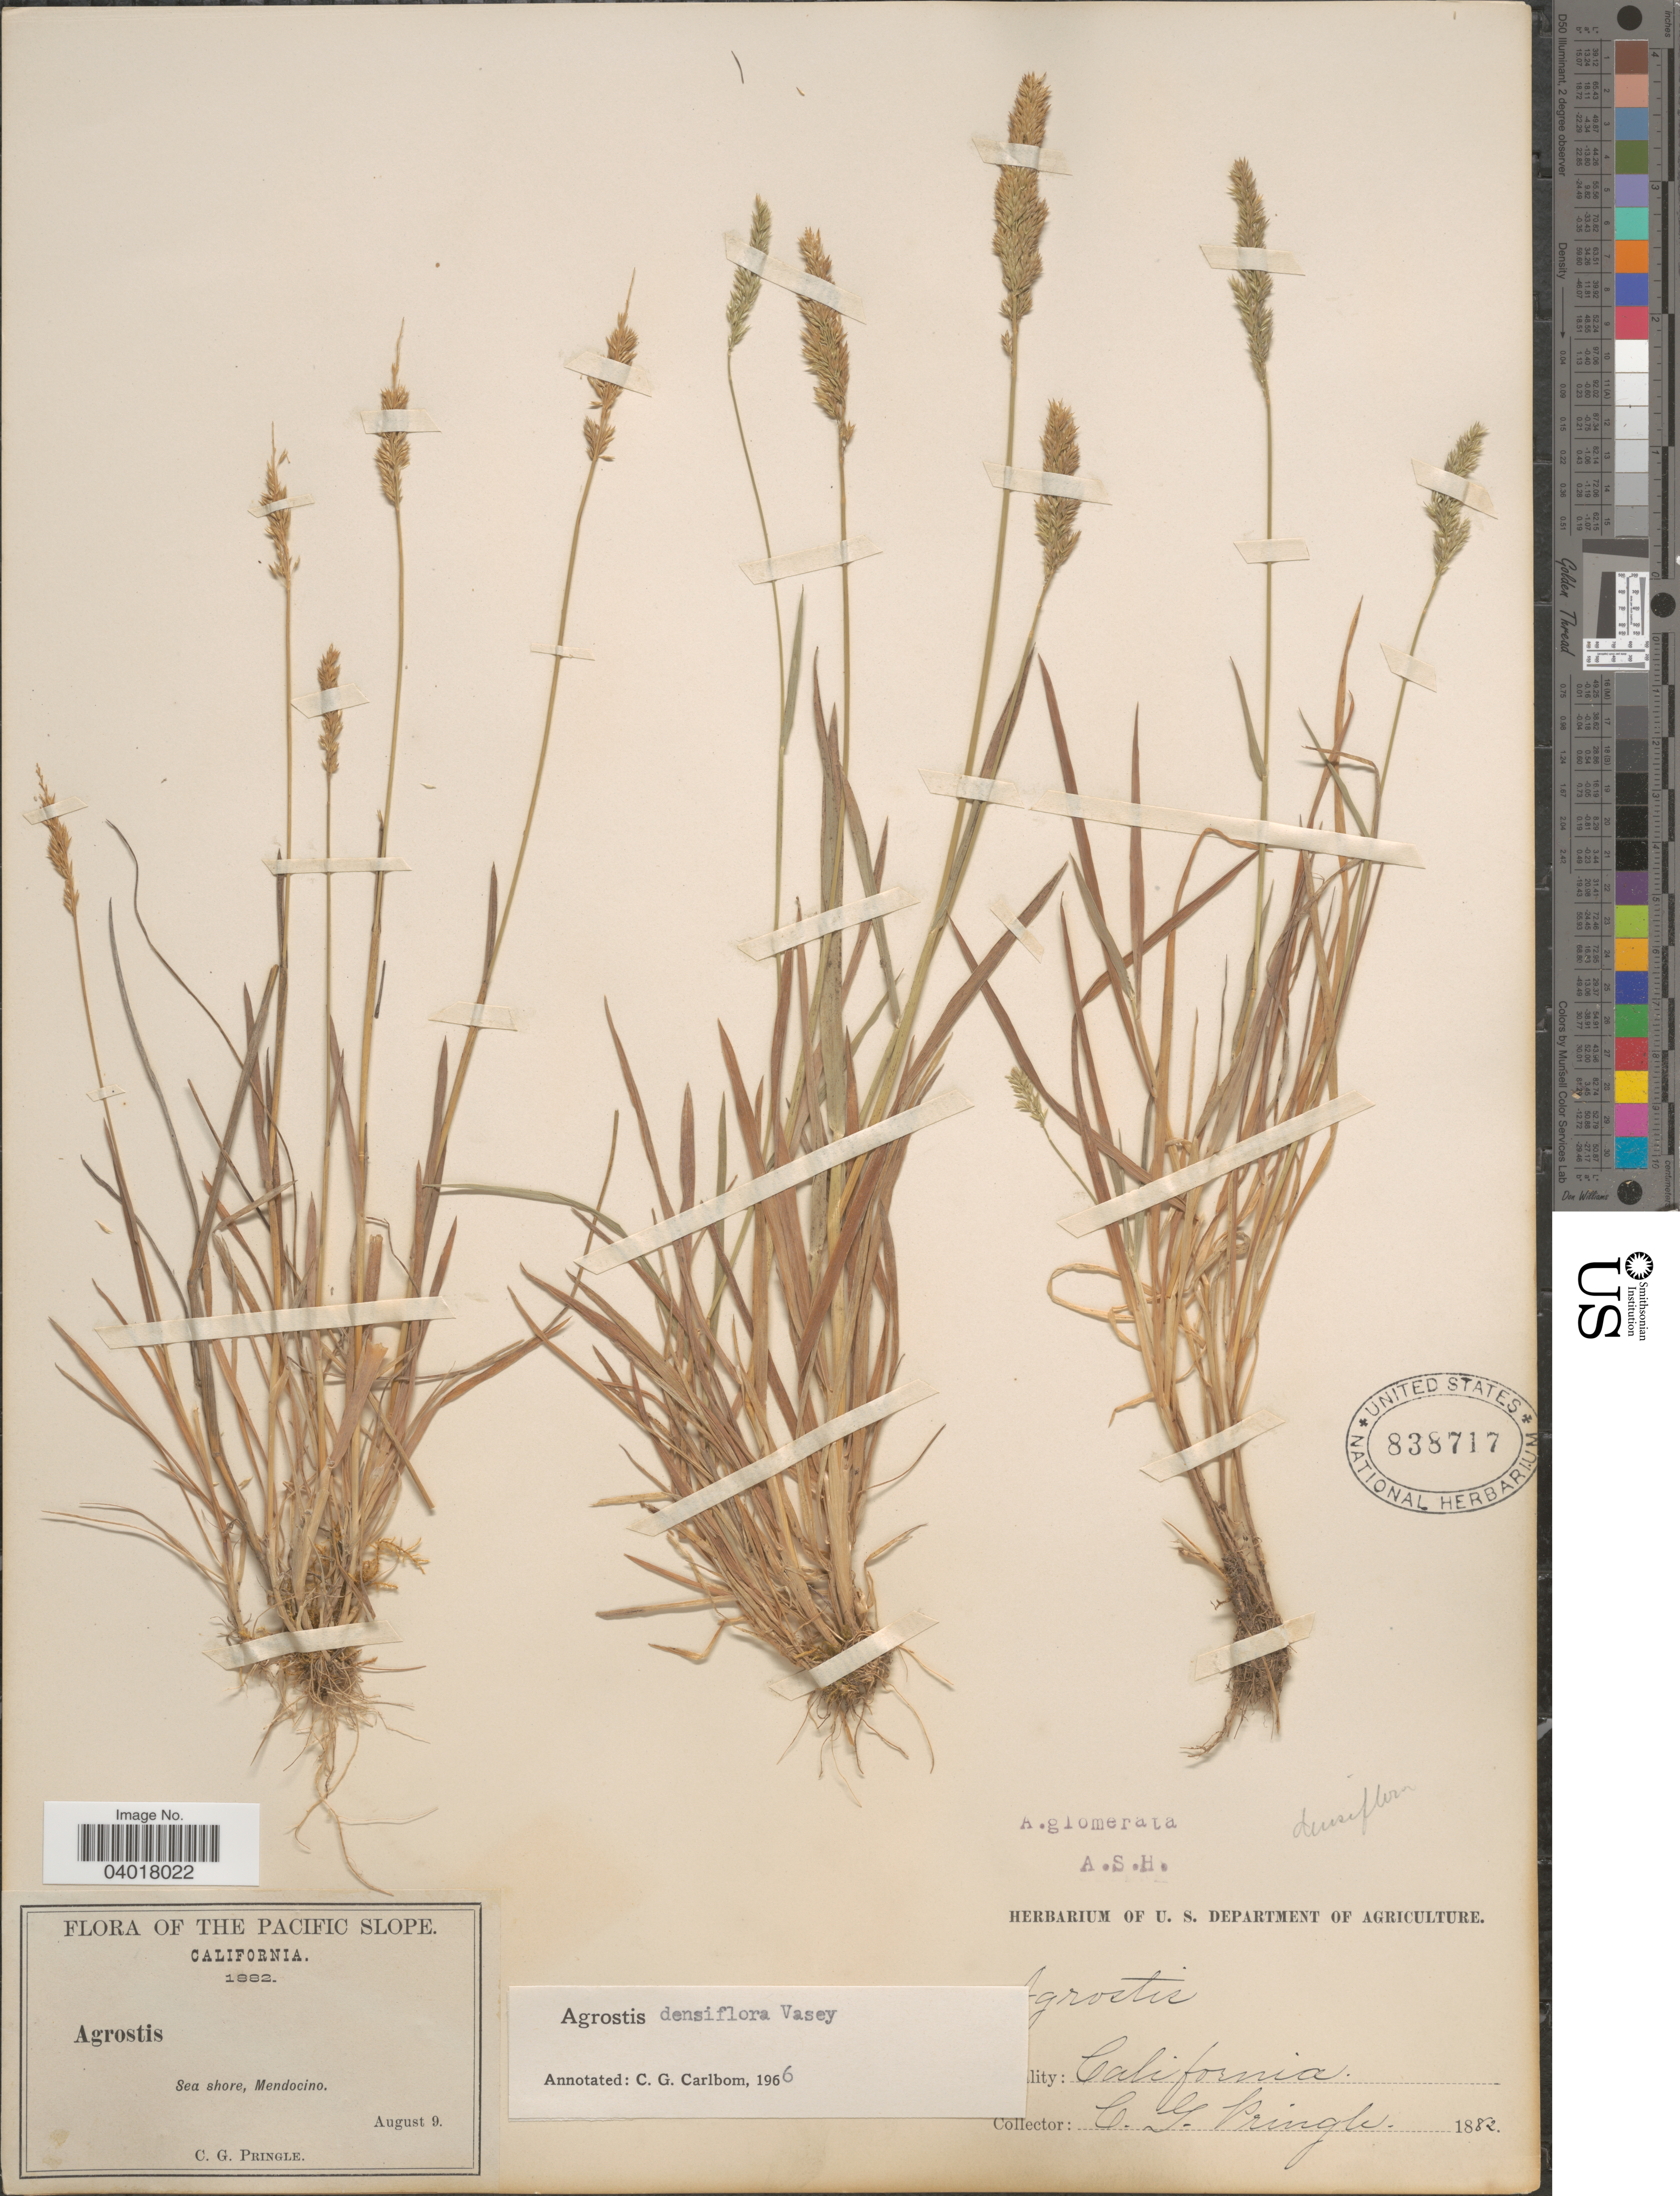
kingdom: Plantae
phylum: Tracheophyta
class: Liliopsida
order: Poales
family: Poaceae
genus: Agrostis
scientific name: Agrostis densiflora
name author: Vasey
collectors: C. G. Pringle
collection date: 1882-08-09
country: United States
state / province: California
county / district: Mendocino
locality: Pacific Slope. Sea shore, Mendocino.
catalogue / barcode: US 838717